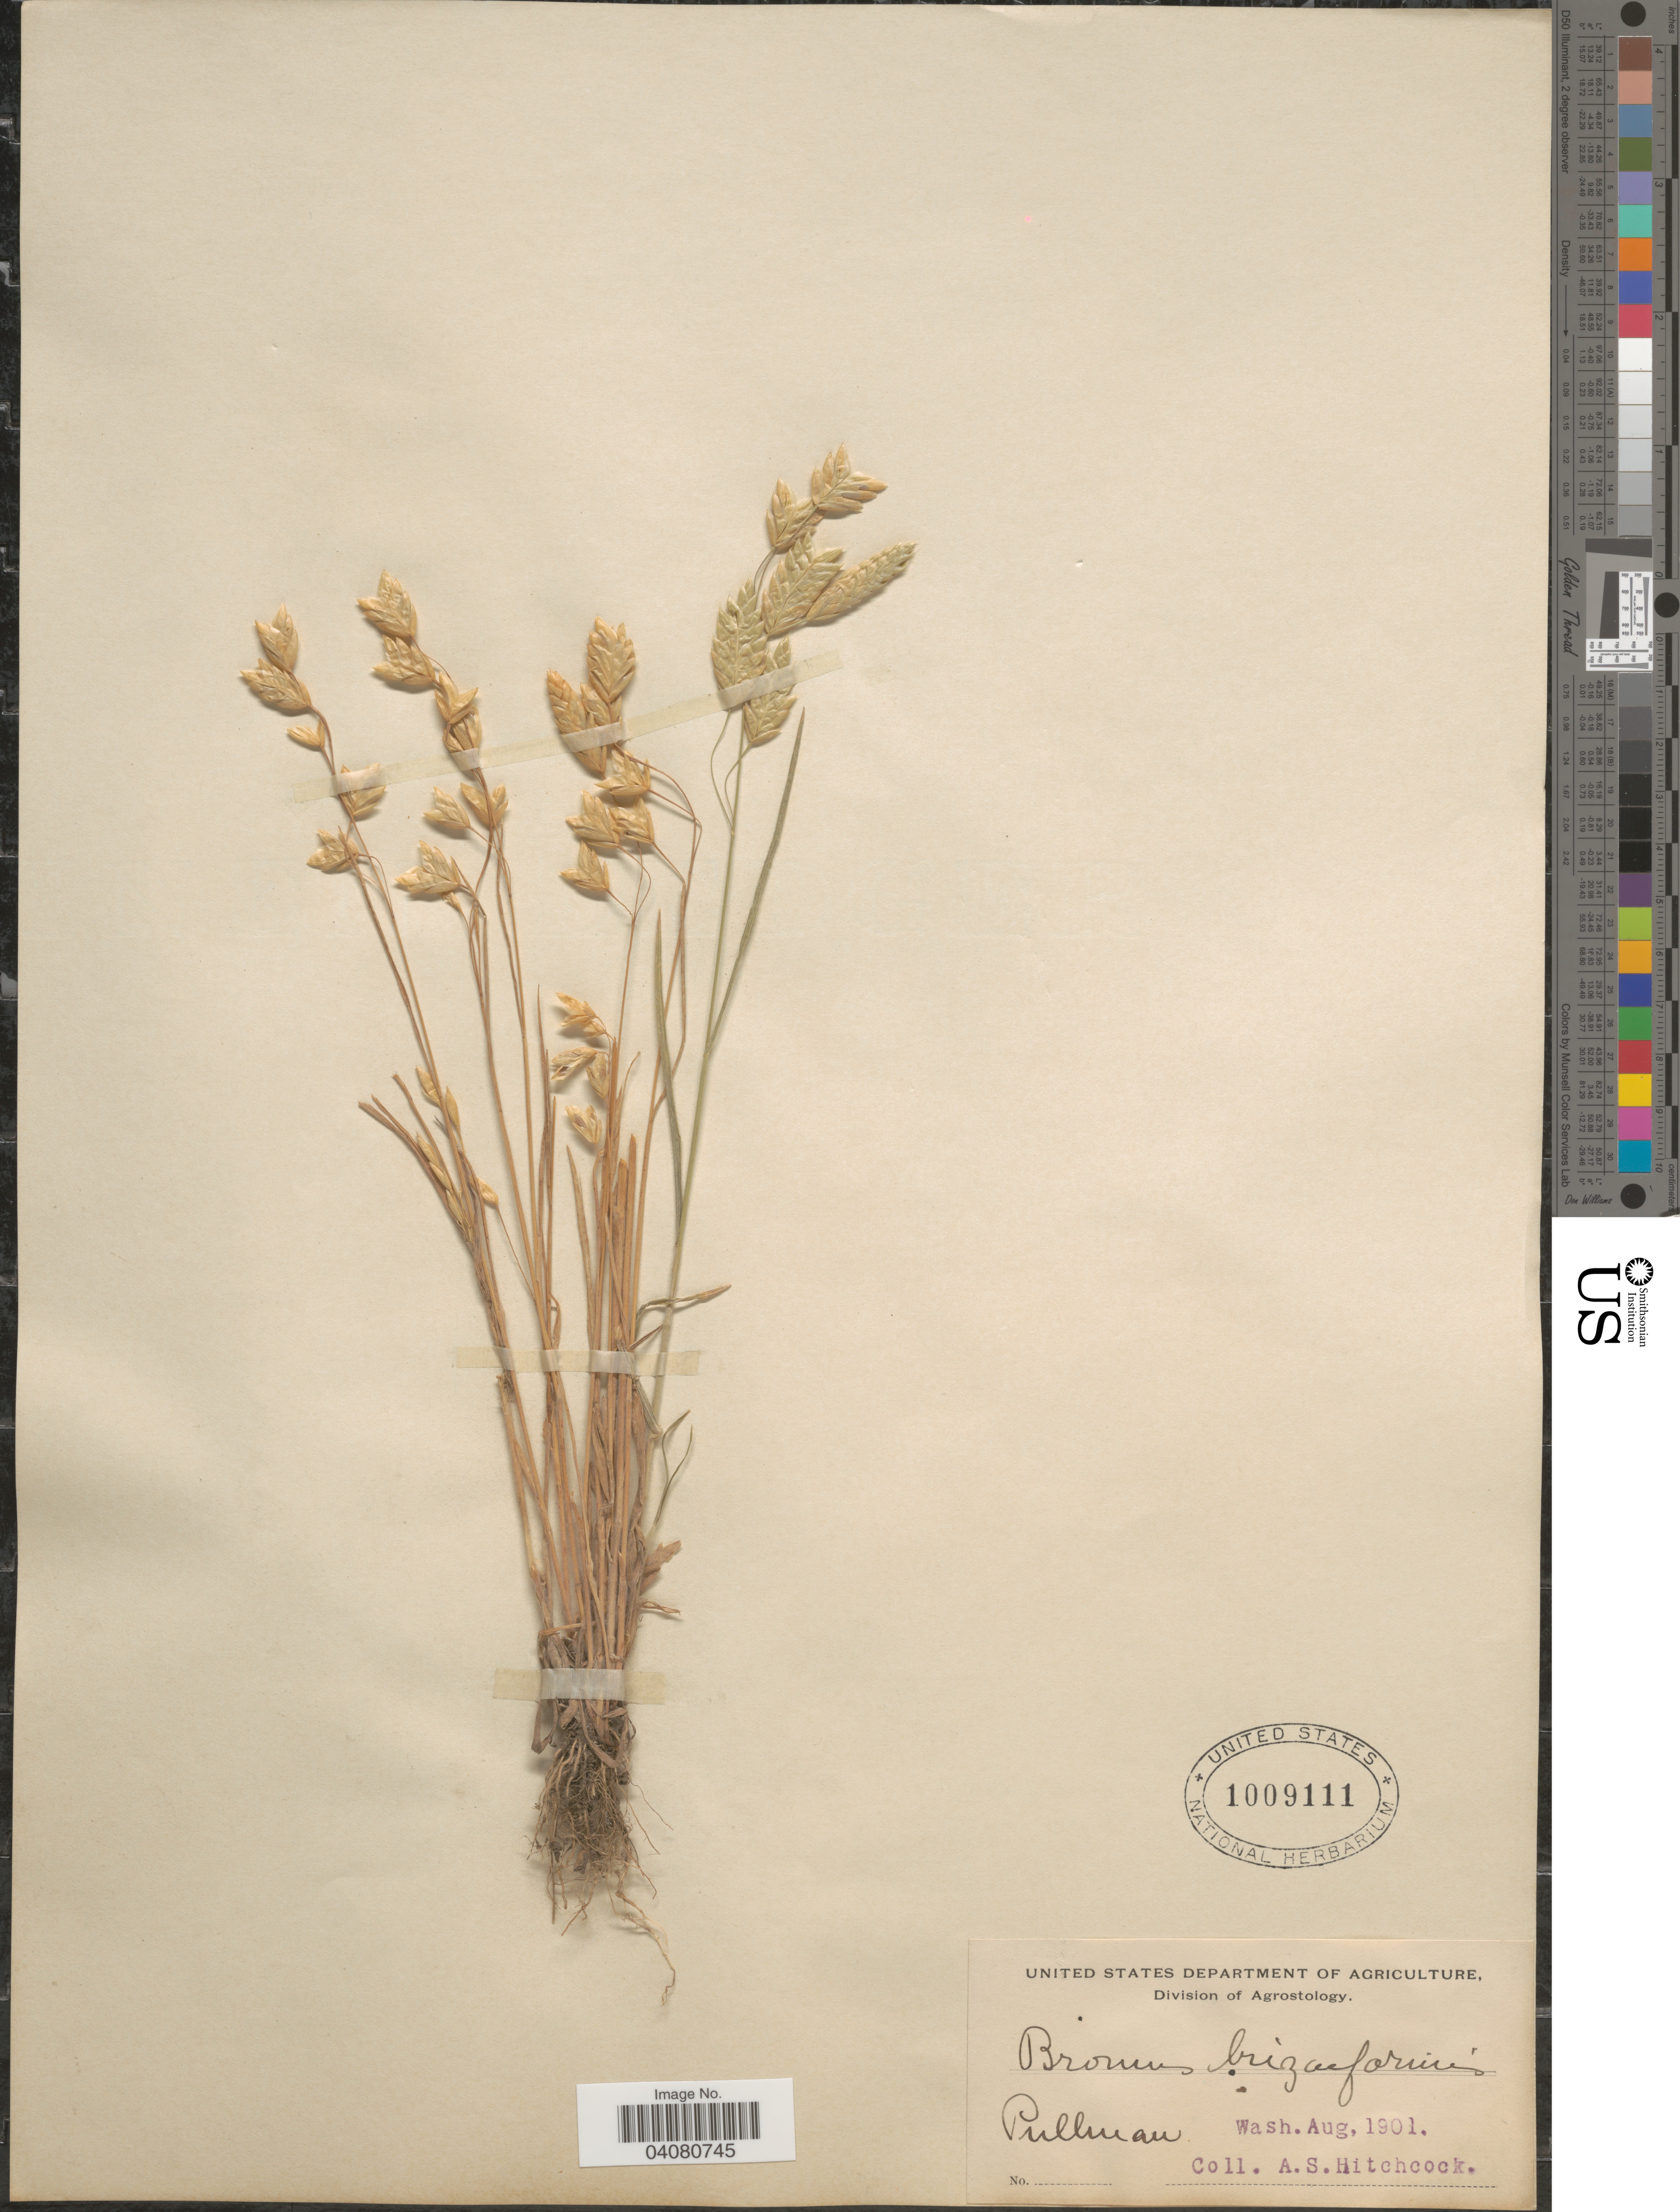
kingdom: Plantae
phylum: Tracheophyta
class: Liliopsida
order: Poales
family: Poaceae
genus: Bromus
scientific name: Bromus briziformis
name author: Fisch. & C.A. Mey.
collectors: A. S. Hitchcock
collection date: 1901-08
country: United States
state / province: Washington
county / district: Whitman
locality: Pullman.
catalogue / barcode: US 1009111